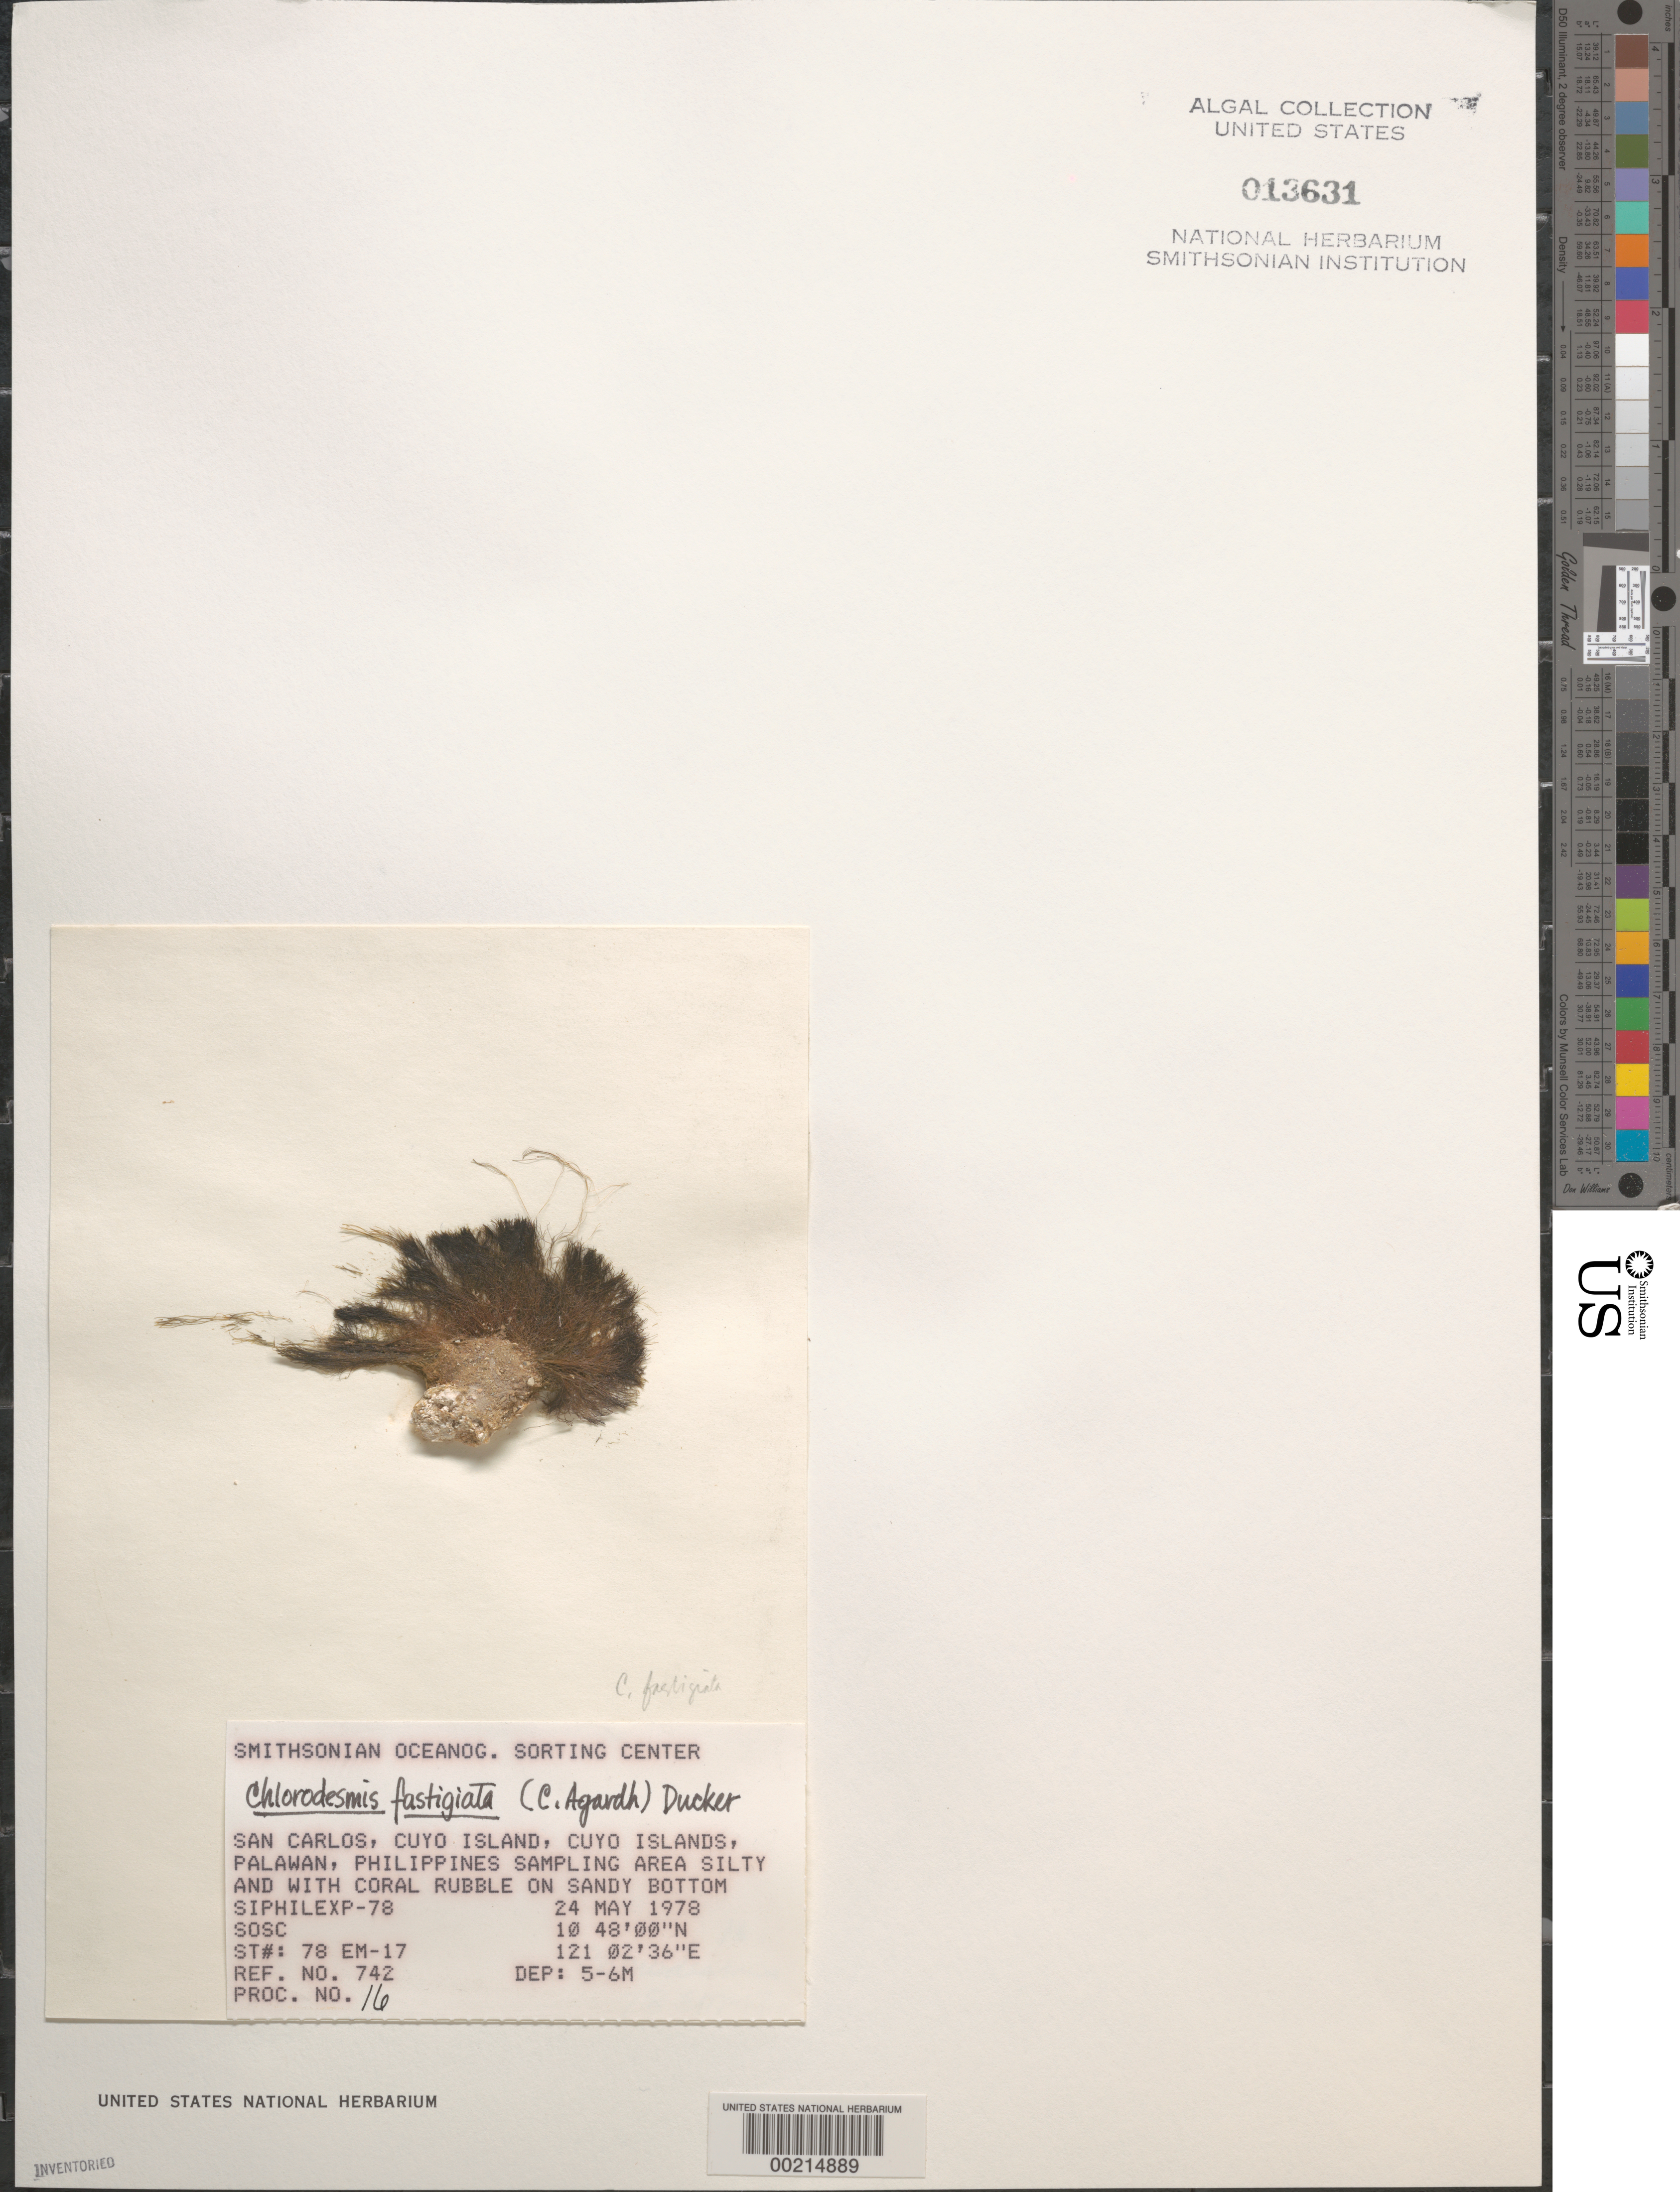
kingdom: Plantae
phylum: Chlorophyta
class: Ulvophyceae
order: Bryopsidales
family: Udoteaceae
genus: Chlorodesmis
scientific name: Chlorodesmis fastigiata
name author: (C. Agardh) S.C. Ducker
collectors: SOSC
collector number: Station 78 Em-17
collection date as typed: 24 May 1978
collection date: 1978-05-24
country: Philippines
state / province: Mimaropa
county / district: Palawan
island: Cuyo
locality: San Carlos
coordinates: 10 48' 00" N, 121 02' 36" E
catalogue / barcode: US 13631